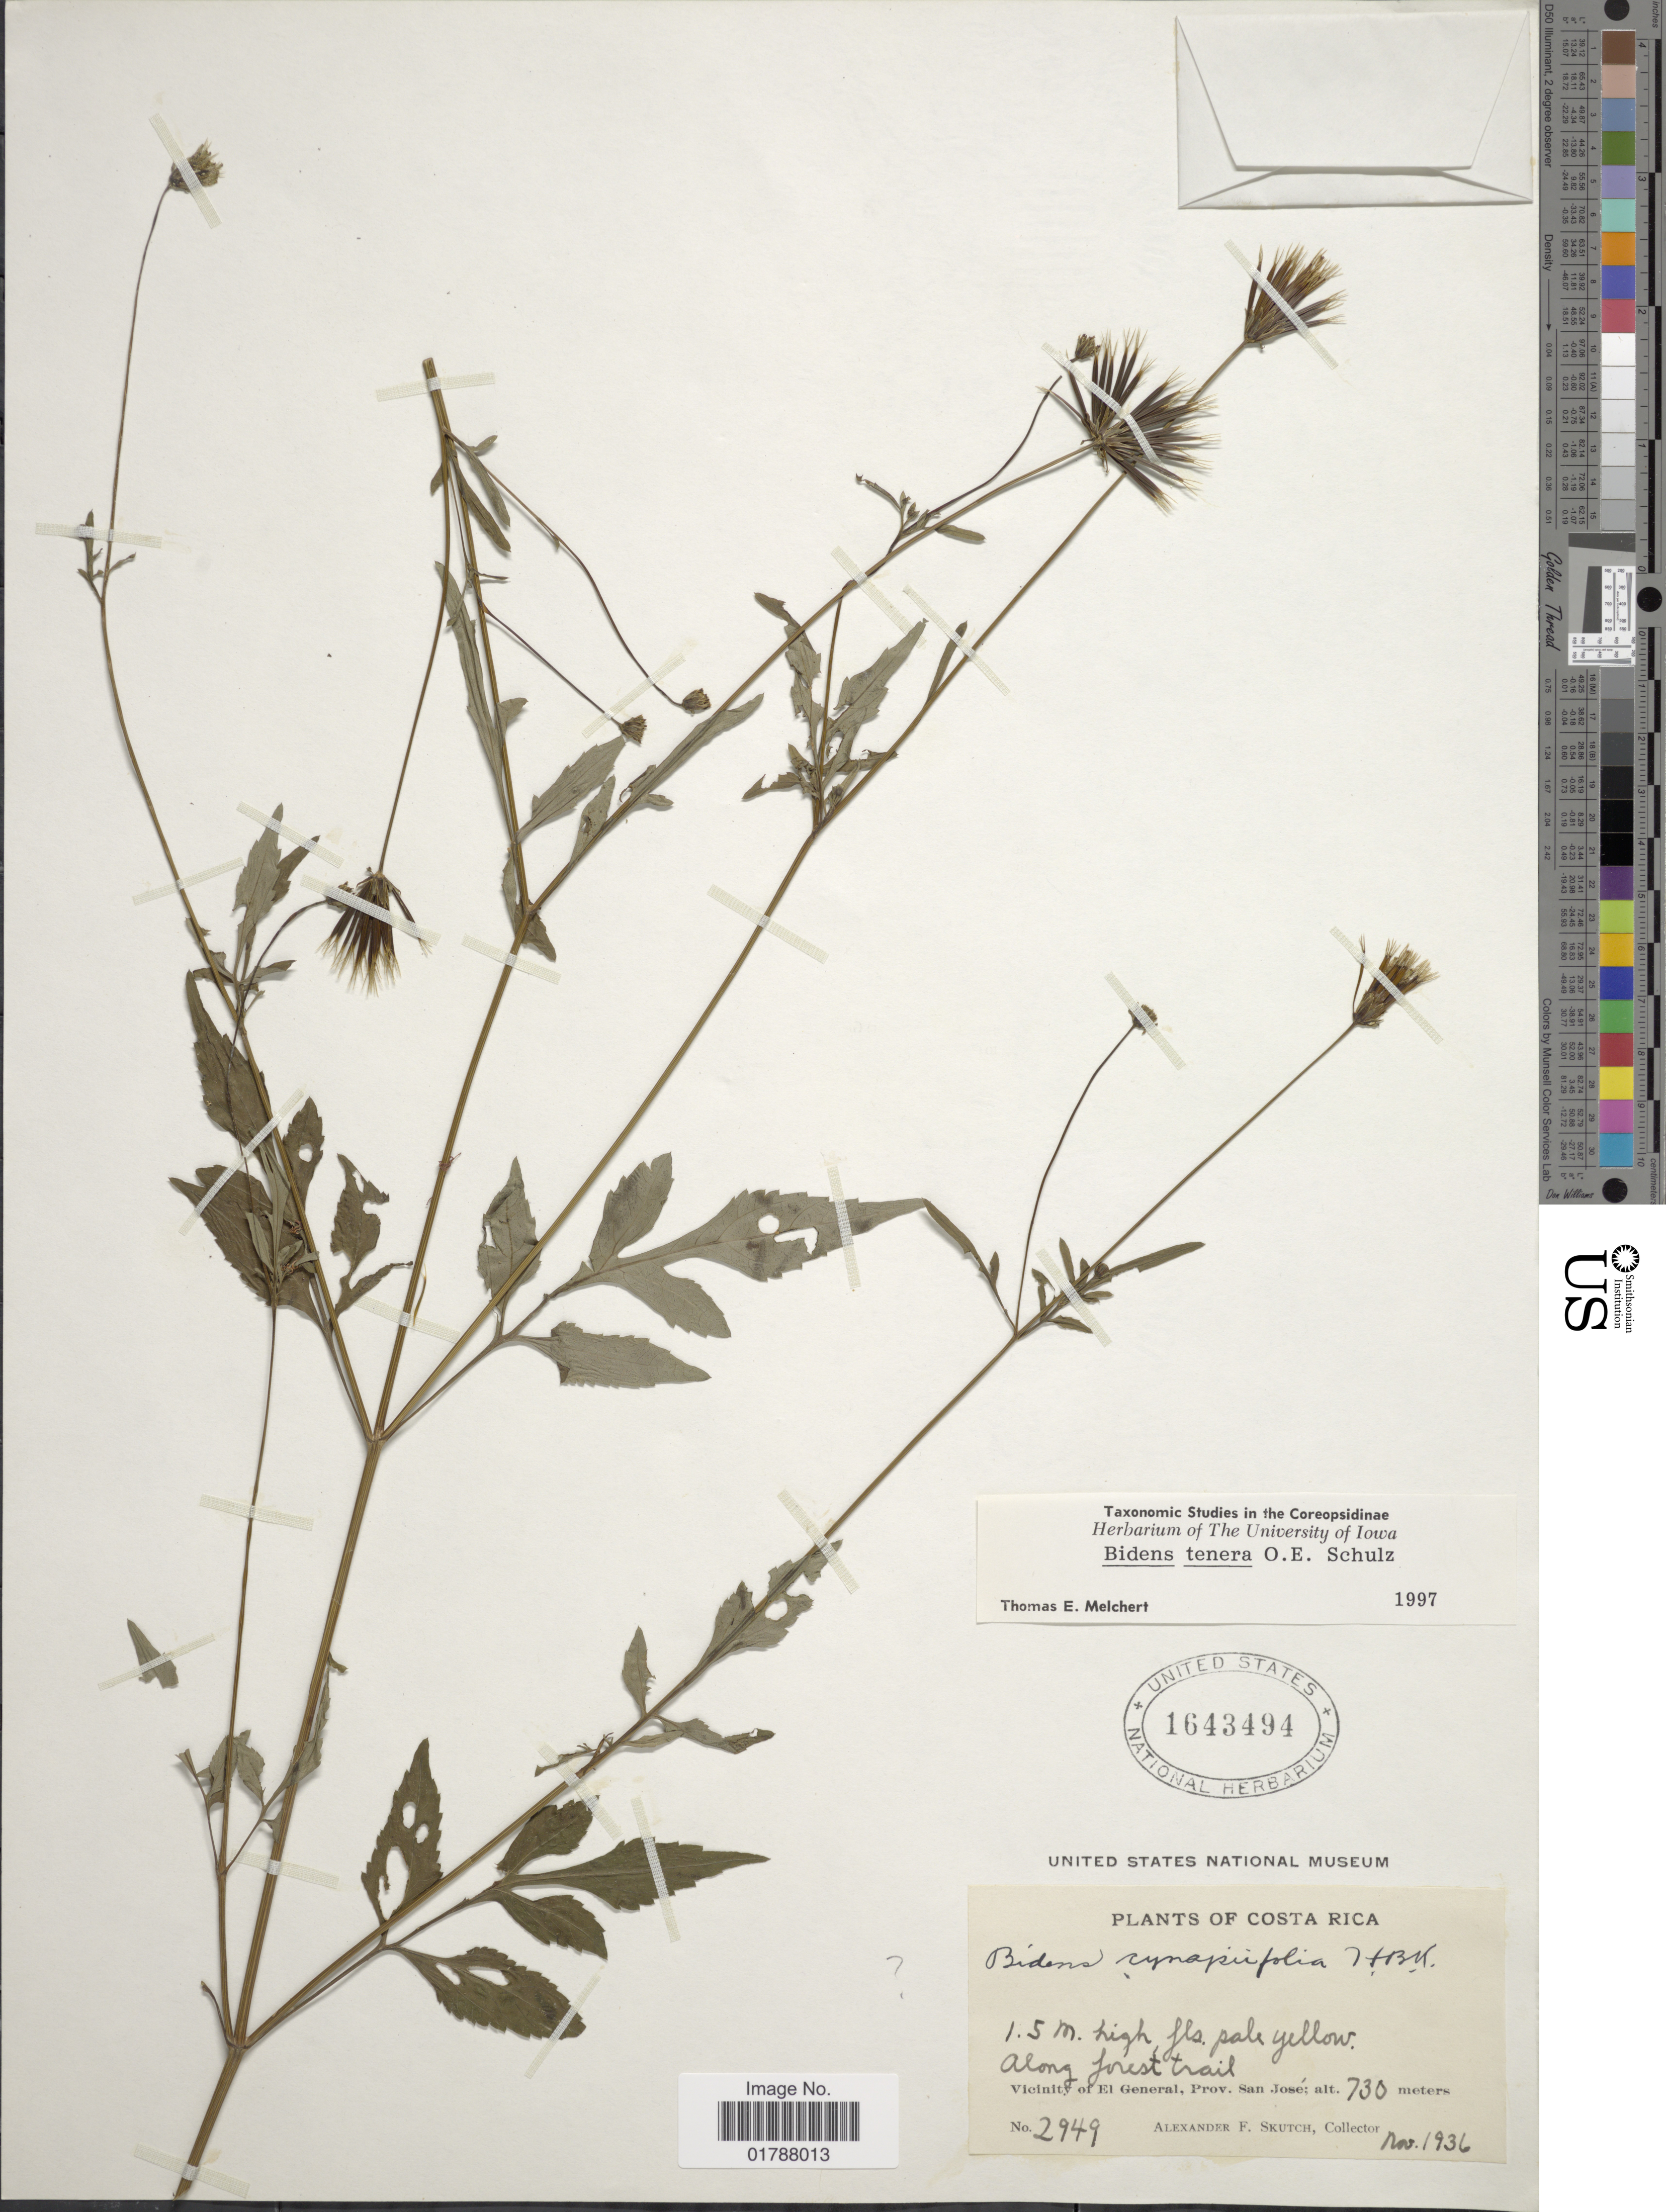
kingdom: Plantae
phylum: Tracheophyta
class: Magnoliopsida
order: Asterales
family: Asteraceae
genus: Bidens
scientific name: Bidens tenera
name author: O.E. Schulz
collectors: A. F. Skutch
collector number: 2949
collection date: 1936-11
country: Costa Rica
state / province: San José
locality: Along forest trail, Vicinity of El General, Prov. San Jose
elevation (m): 730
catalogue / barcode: US 1643494